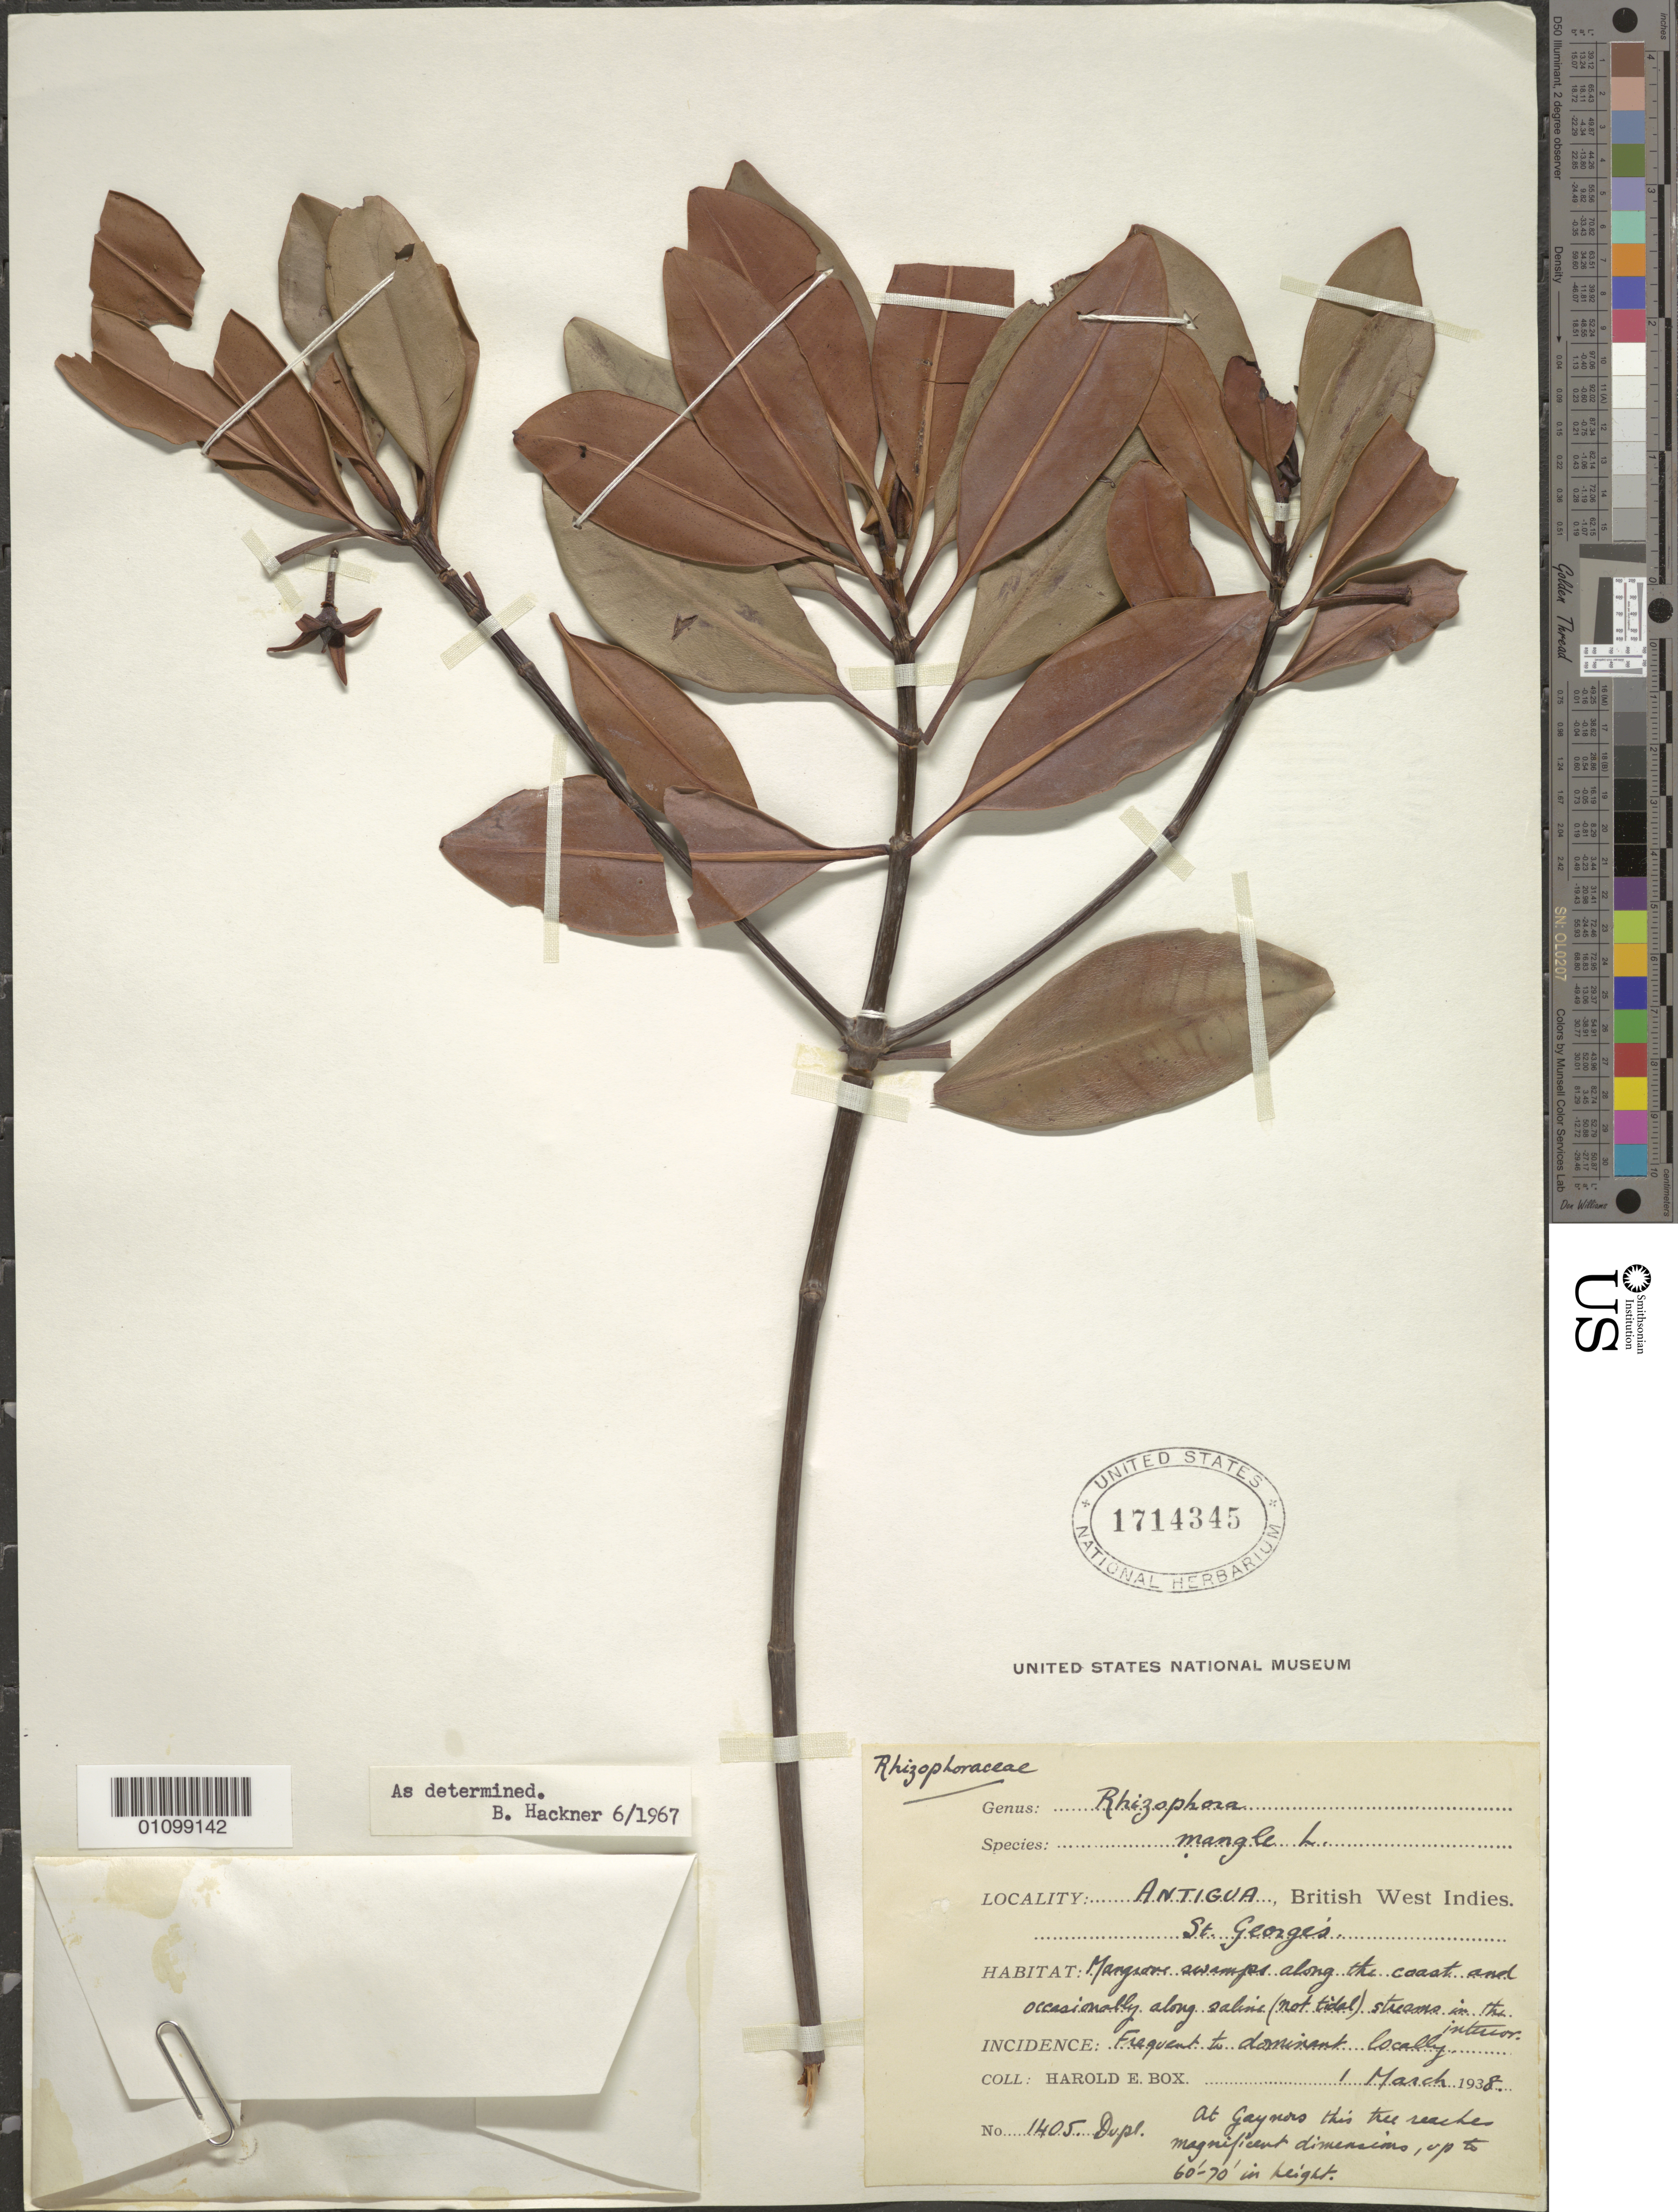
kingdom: Plantae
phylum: Tracheophyta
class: Magnoliopsida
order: Malpighiales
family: Rhizophoraceae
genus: Rhizophora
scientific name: Rhizophora mangle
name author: L.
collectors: H. E. Box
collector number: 1405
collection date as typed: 01 Mar 1938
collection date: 1938-03-01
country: Antigua and Barbuda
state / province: Saint George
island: Antigua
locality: Mangrove swamps along the coast and occasionally along saline, not tidal, streams in the interior.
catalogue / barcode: US 1714345